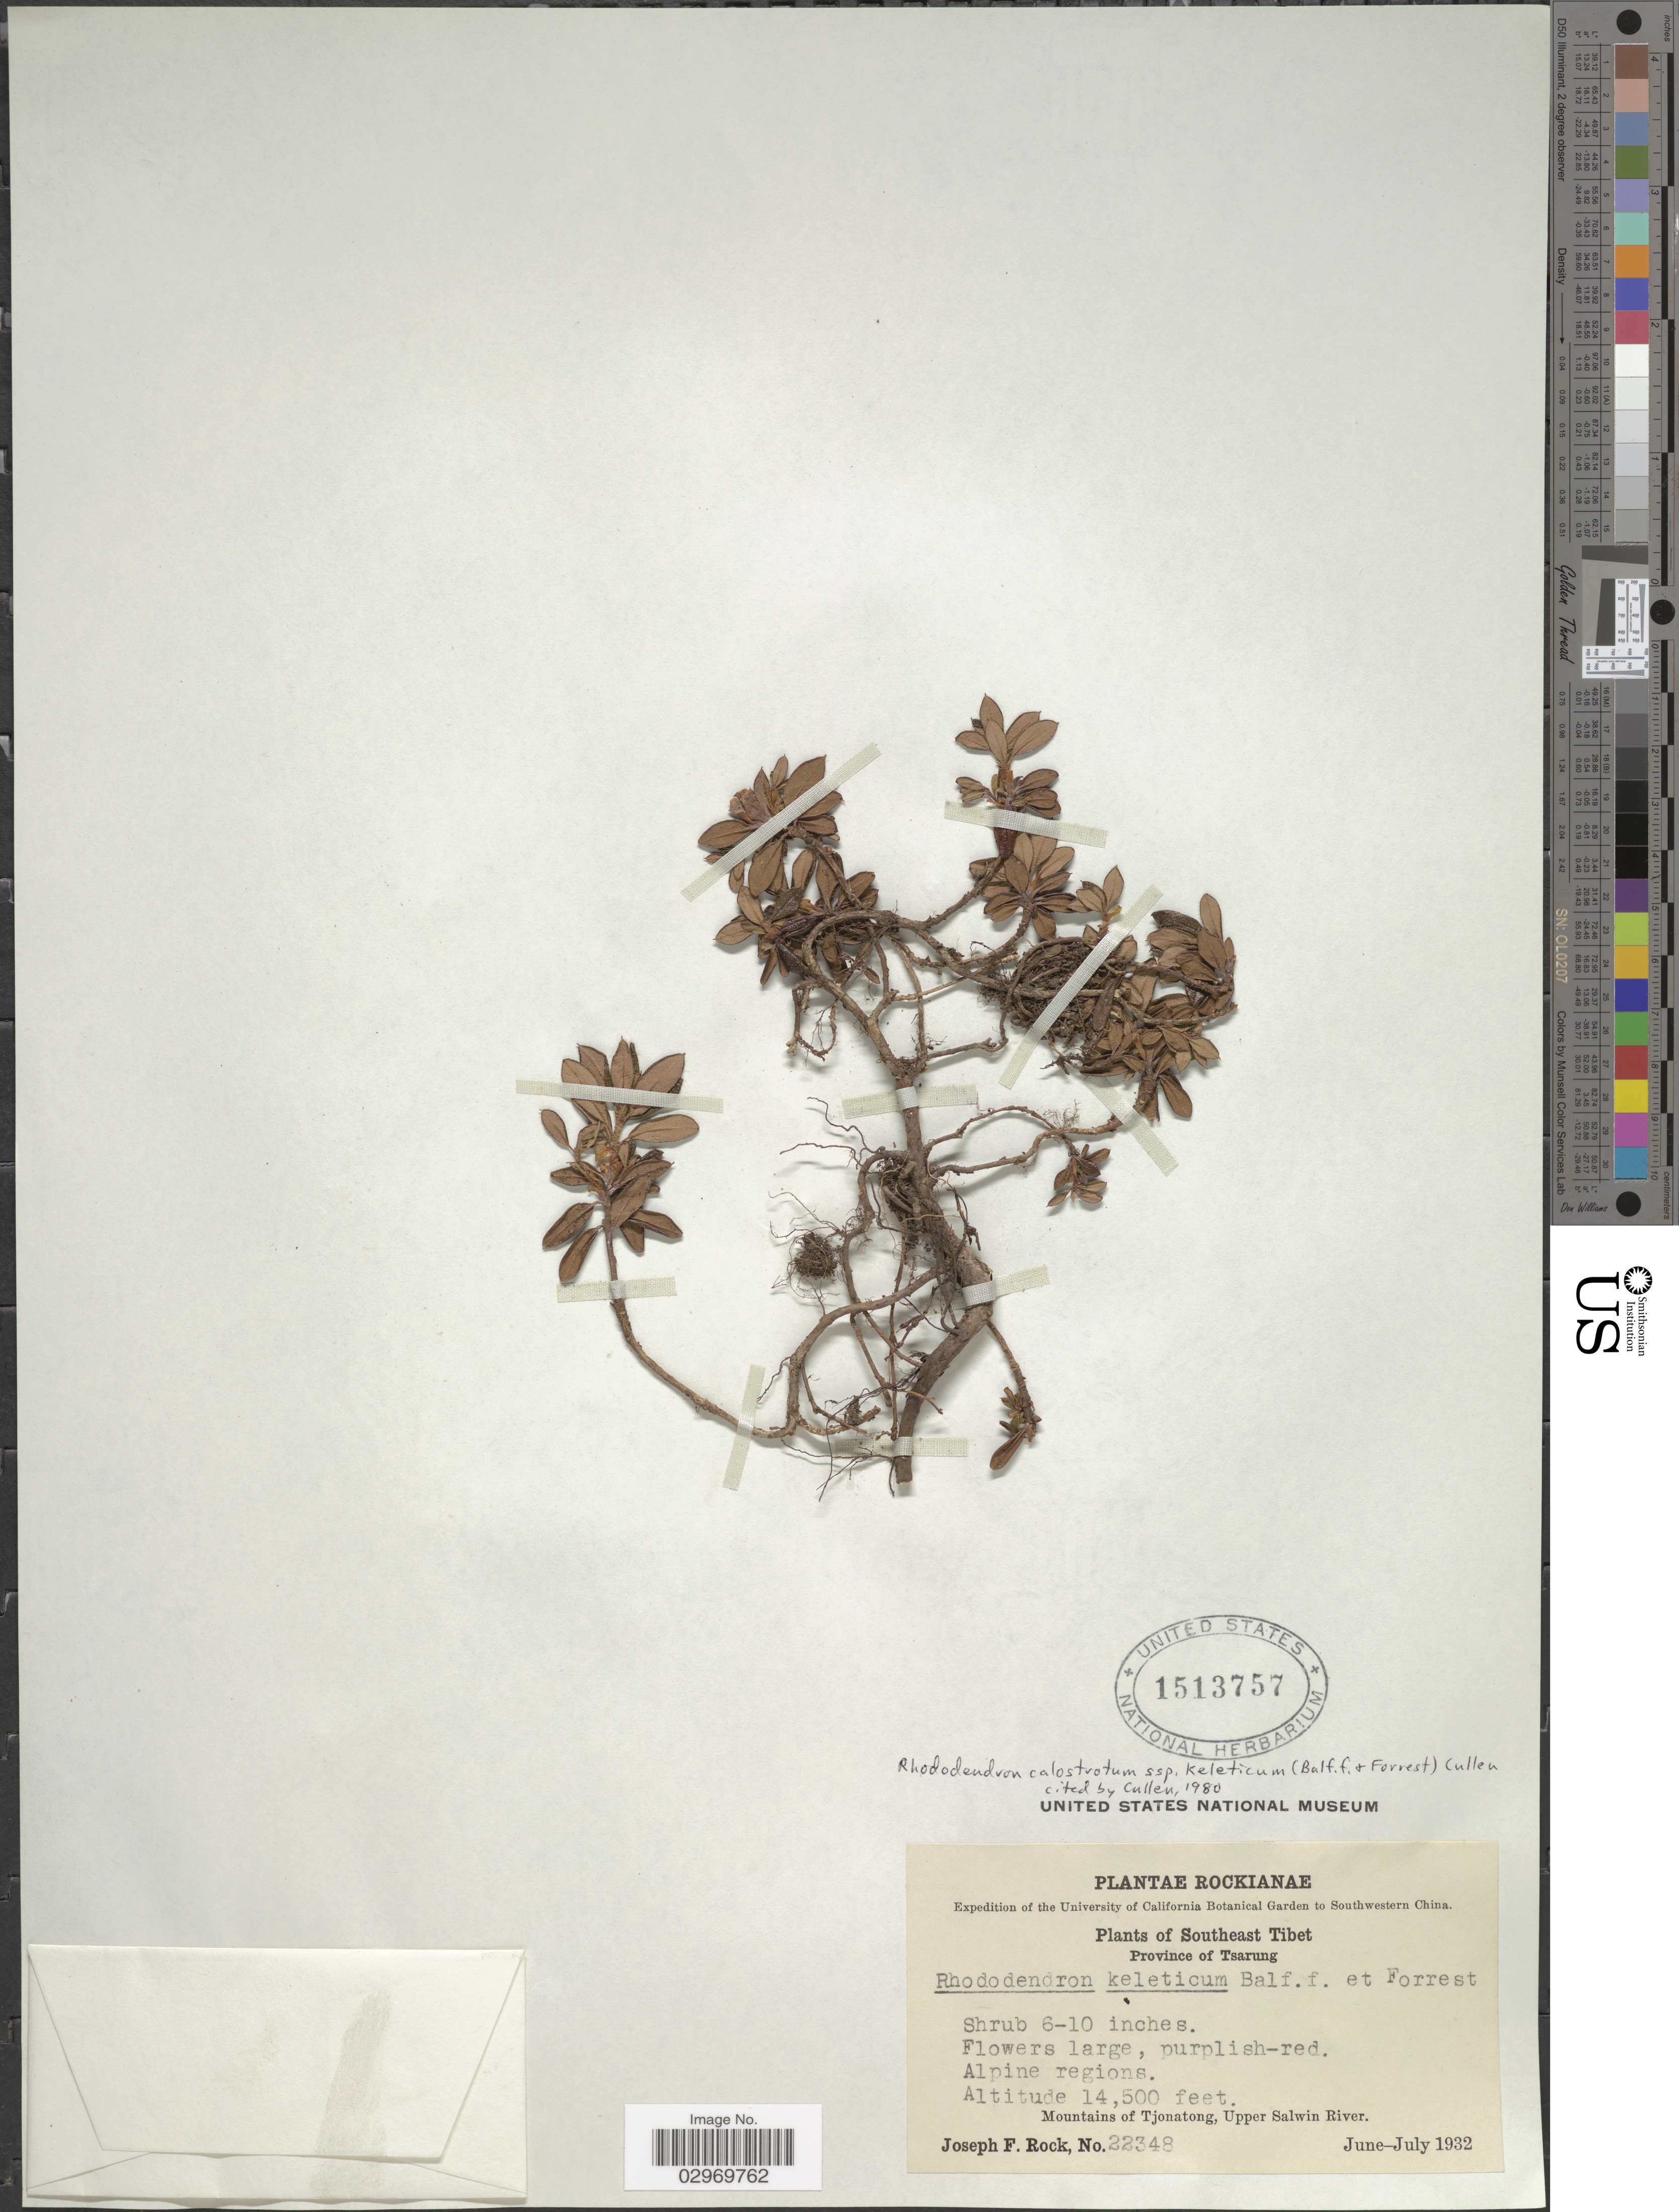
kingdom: Plantae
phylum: Tracheophyta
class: Magnoliopsida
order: Ericales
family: Ericaceae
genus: Rhododendron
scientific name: Rhododendron calostrotum subsp. keleticum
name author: (Balf. f. & Forrest) Cullen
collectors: J. F. Rock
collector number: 22348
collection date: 1932-06/1932-07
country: China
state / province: Xizang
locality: Southwestern China. Southeast Tibet. Province of Tsarung. Alpine regions. Mountains of Tjonatong, Upper Salwin River.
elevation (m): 4420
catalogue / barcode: US 1513757